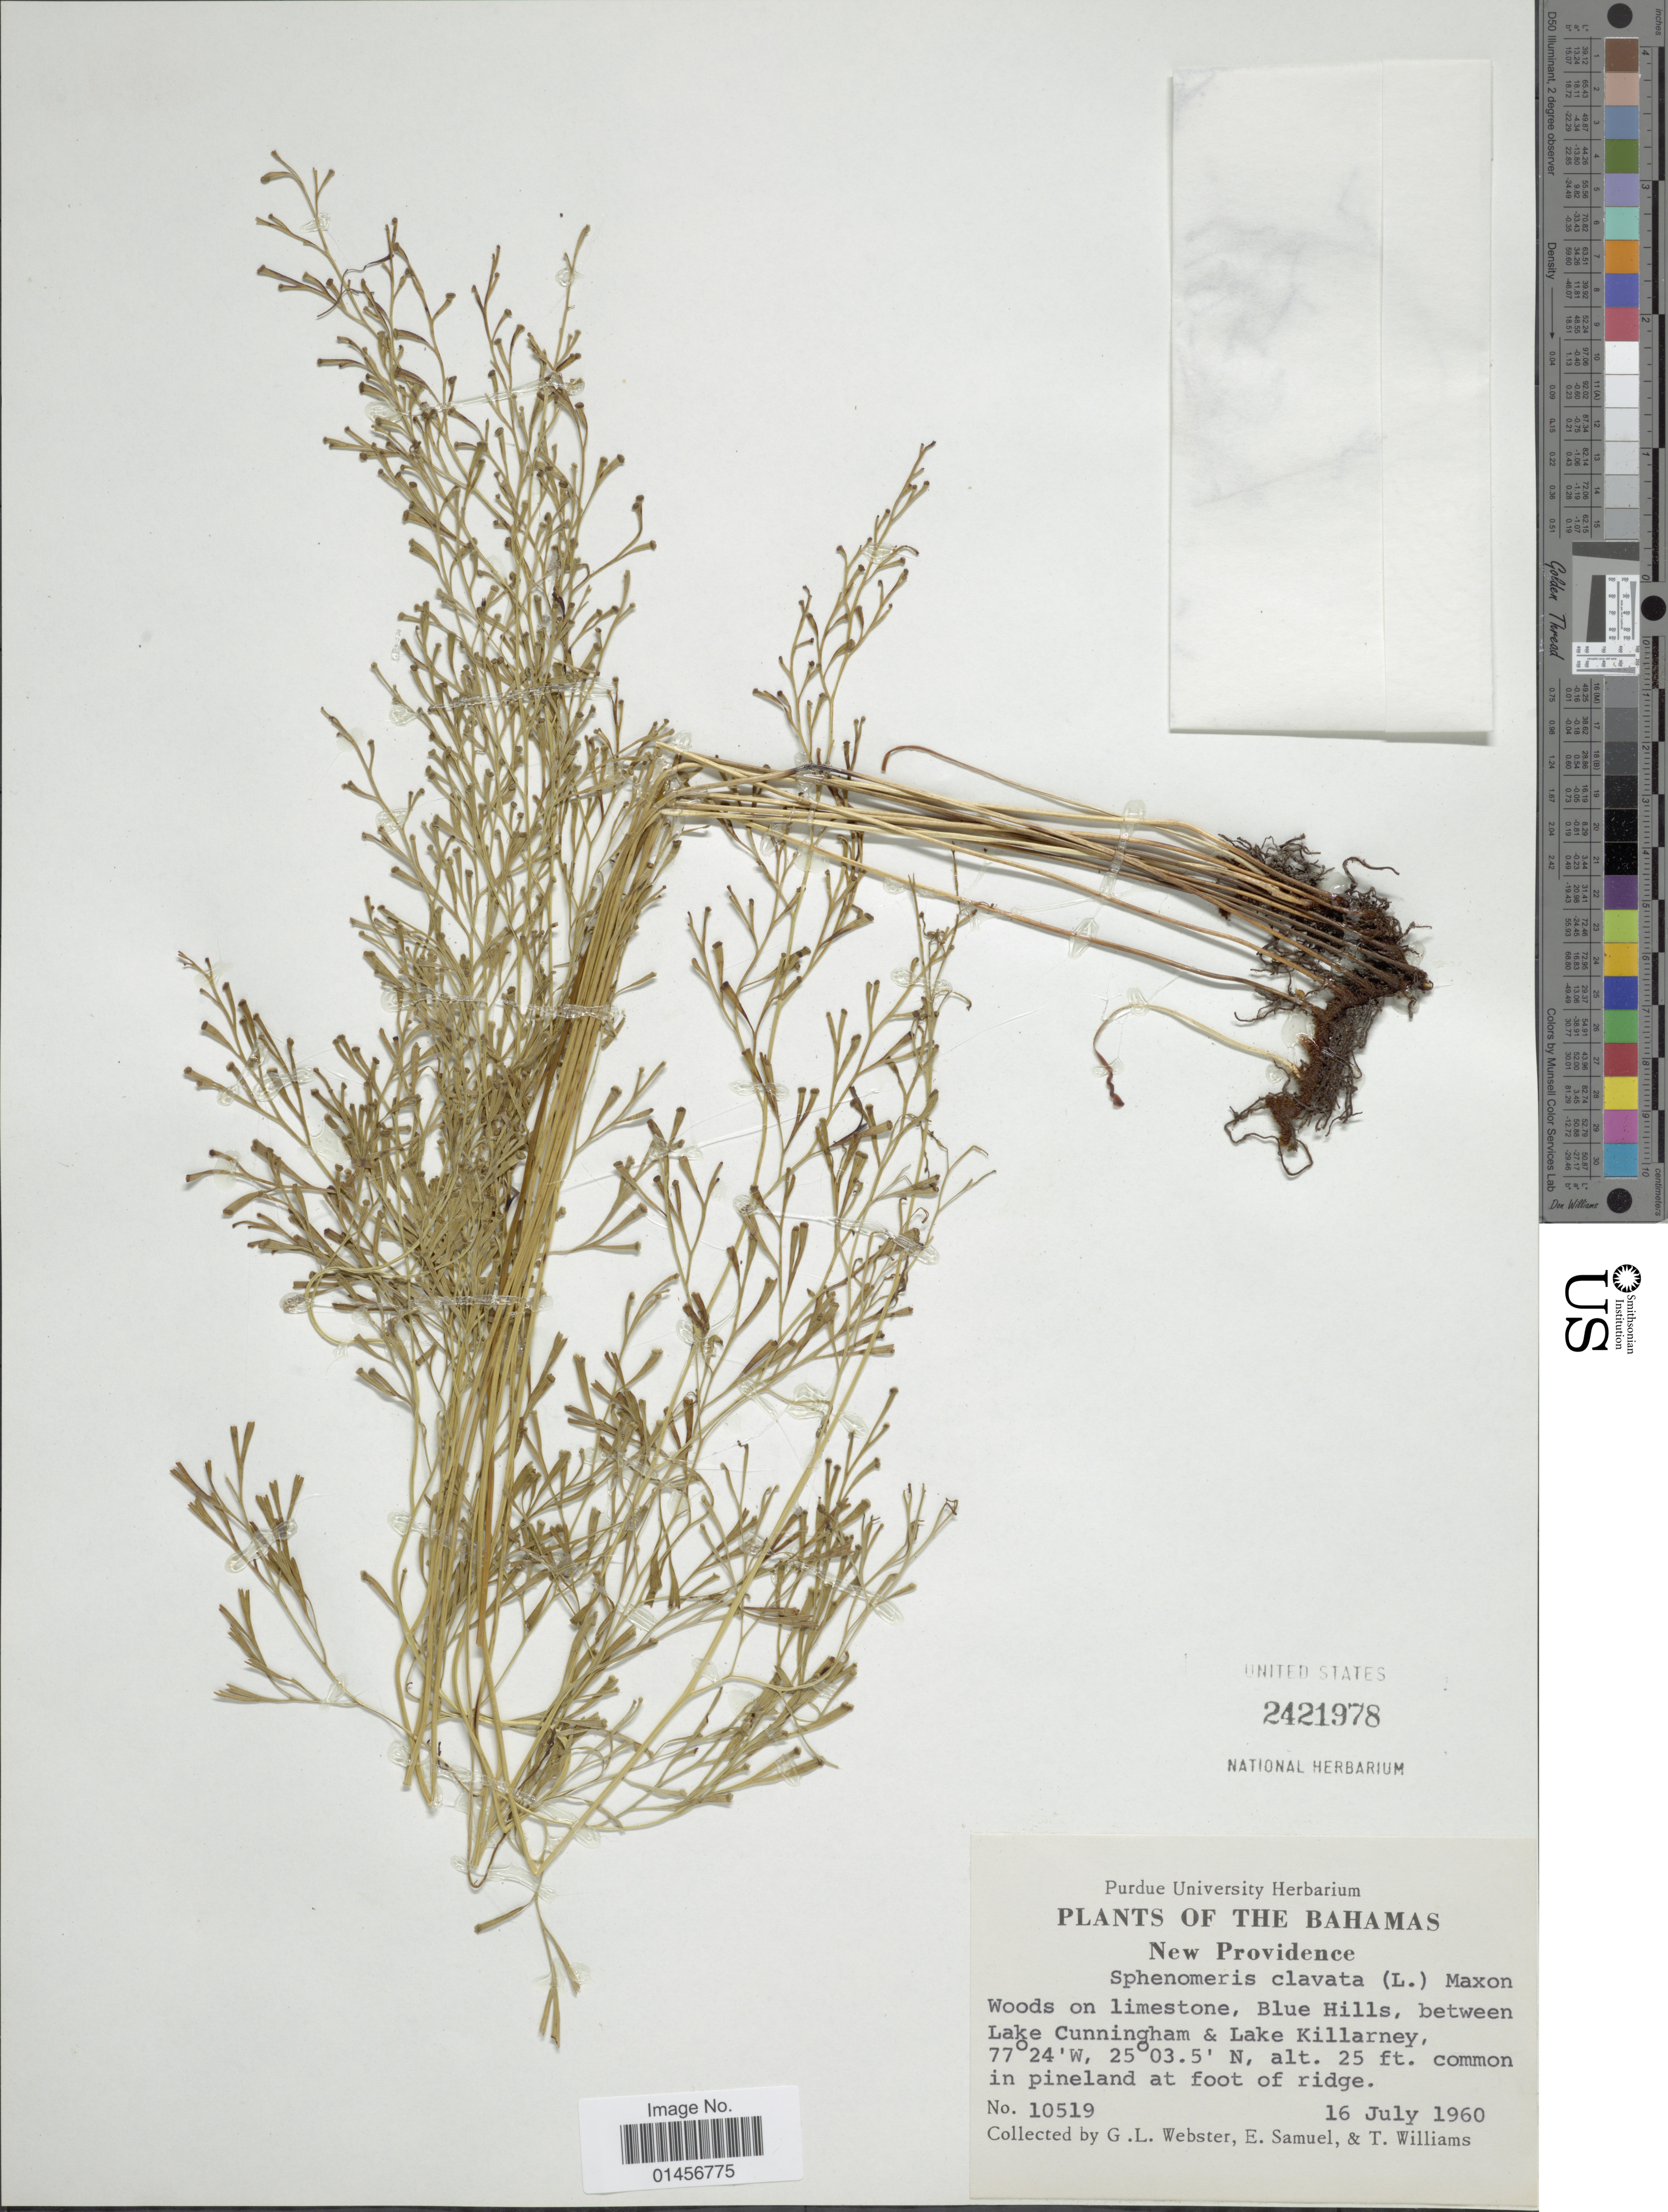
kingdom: Plantae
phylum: Tracheophyta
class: Polypodiopsida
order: Polypodiales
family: Lindsaeaceae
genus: Sphenomeris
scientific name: Sphenomeris clavata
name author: (L.) Maxon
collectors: G. L. Webster, E. Samuel & T. Williams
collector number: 10519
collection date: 1961-07-16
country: Bahamas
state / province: New Providence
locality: Bahama, Blue Hills, between Lake Cunningham & Lake Killarney.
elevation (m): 8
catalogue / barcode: US 2421978